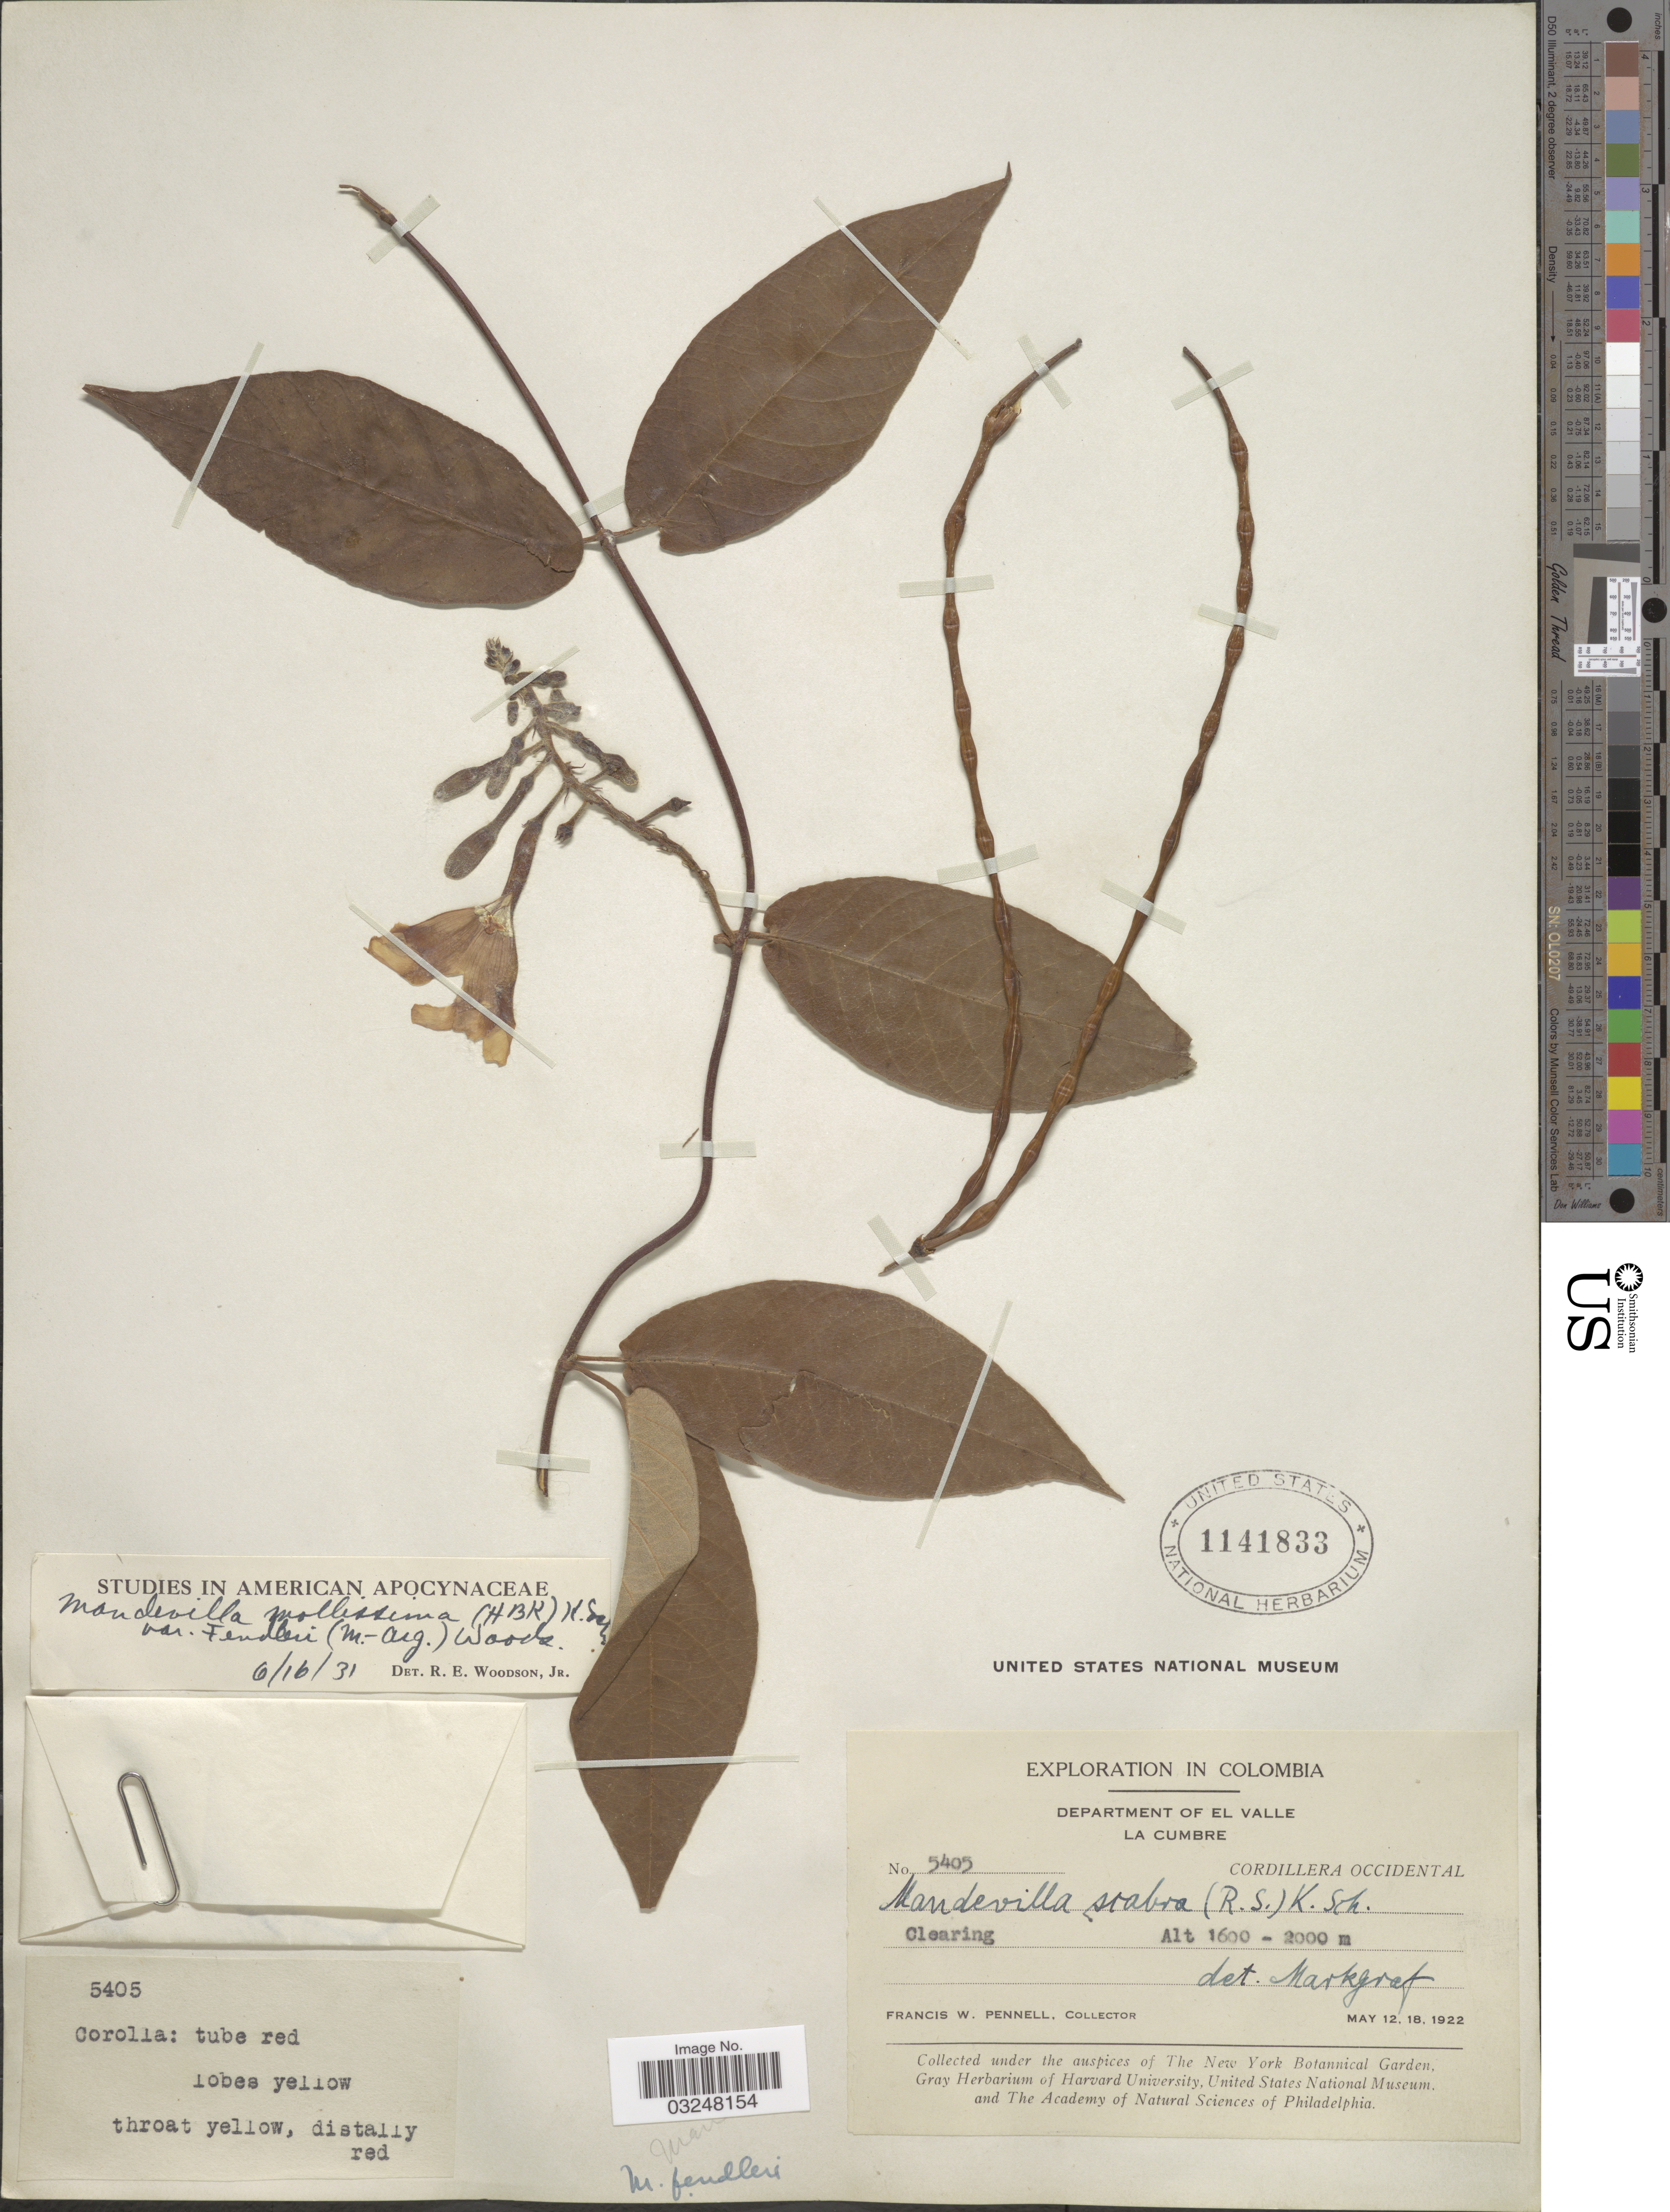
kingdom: Plantae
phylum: Tracheophyta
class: Magnoliopsida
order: Gentianales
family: Apocynaceae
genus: Mandevilla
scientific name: Mandevilla speciosa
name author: (Kunth) J.F. Morales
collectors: F. W. Pennell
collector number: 5405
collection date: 1922-05-12/1922-05-18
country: Colombia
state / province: Valle del Cauca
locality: Department of El Valle. La Cumbre. Cordillera Occidental.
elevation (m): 1600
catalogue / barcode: US 1141833